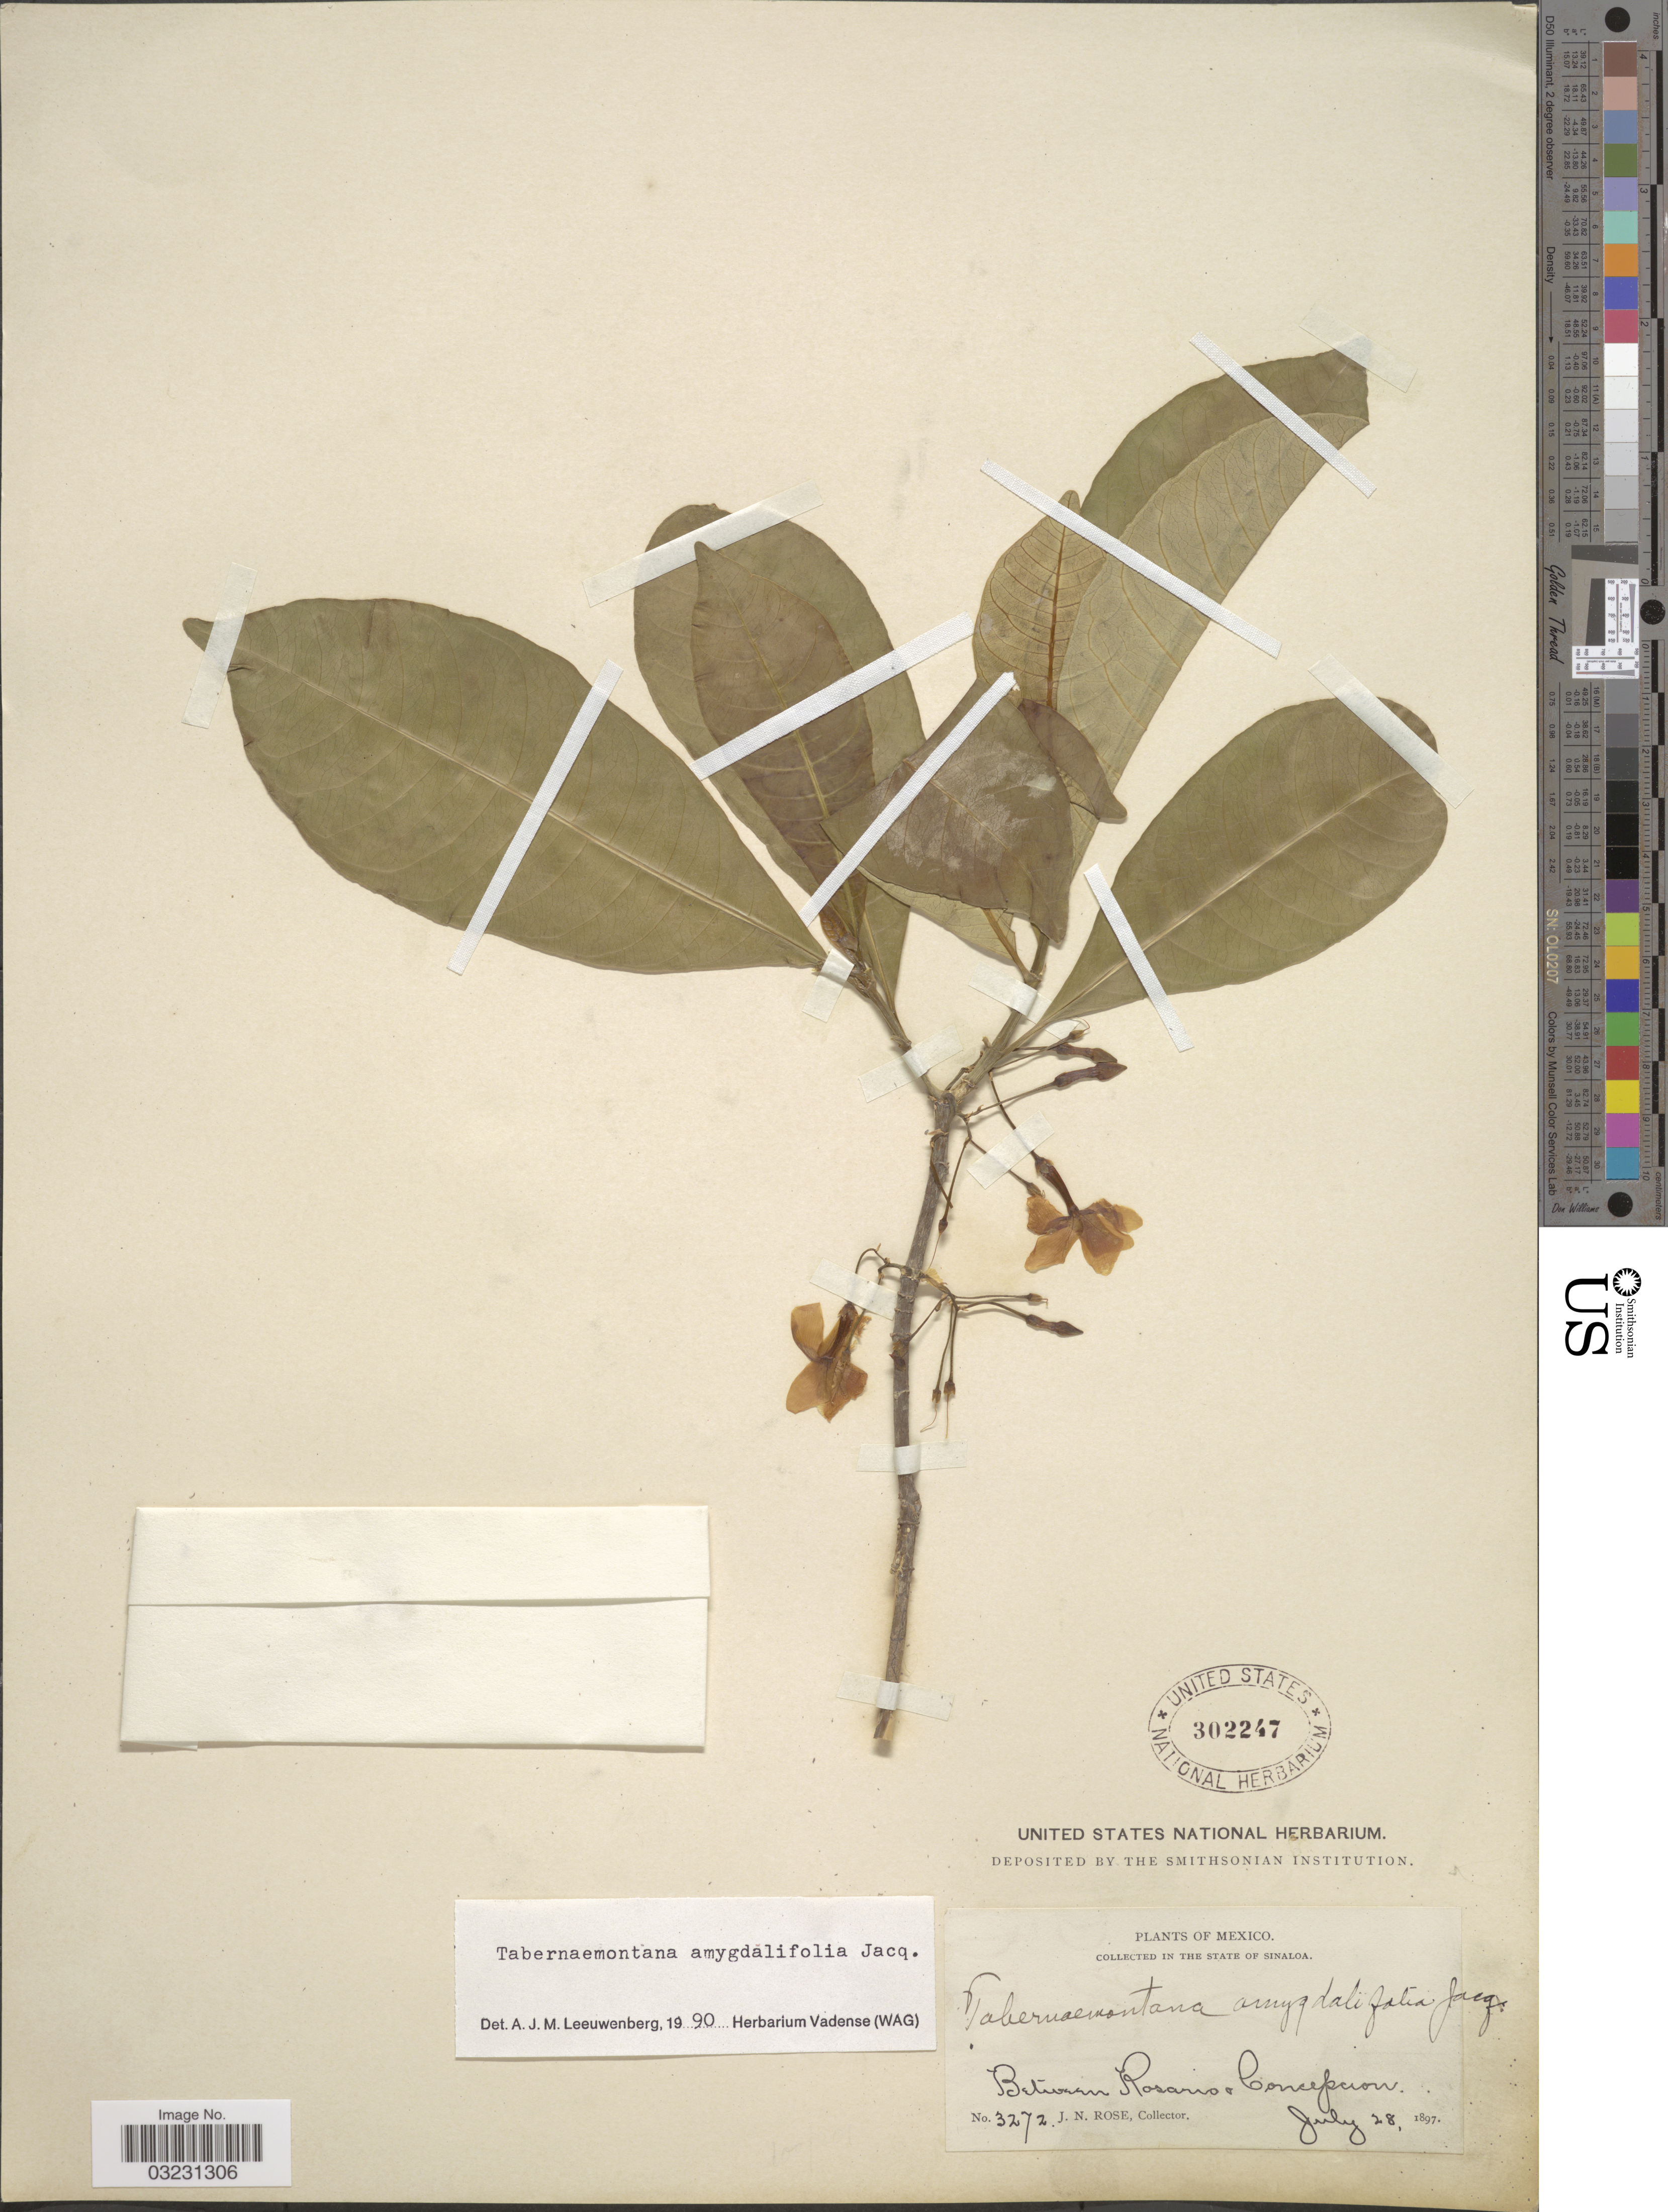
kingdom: Plantae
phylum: Tracheophyta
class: Magnoliopsida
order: Gentianales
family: Apocynaceae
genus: Tabernaemontana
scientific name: Tabernaemontana amygdalifolia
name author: Jacq.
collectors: J. N. Rose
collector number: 3272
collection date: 1897-07-28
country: Mexico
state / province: Sinaloa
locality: Between Rosario & Concepcion.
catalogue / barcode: US 302247